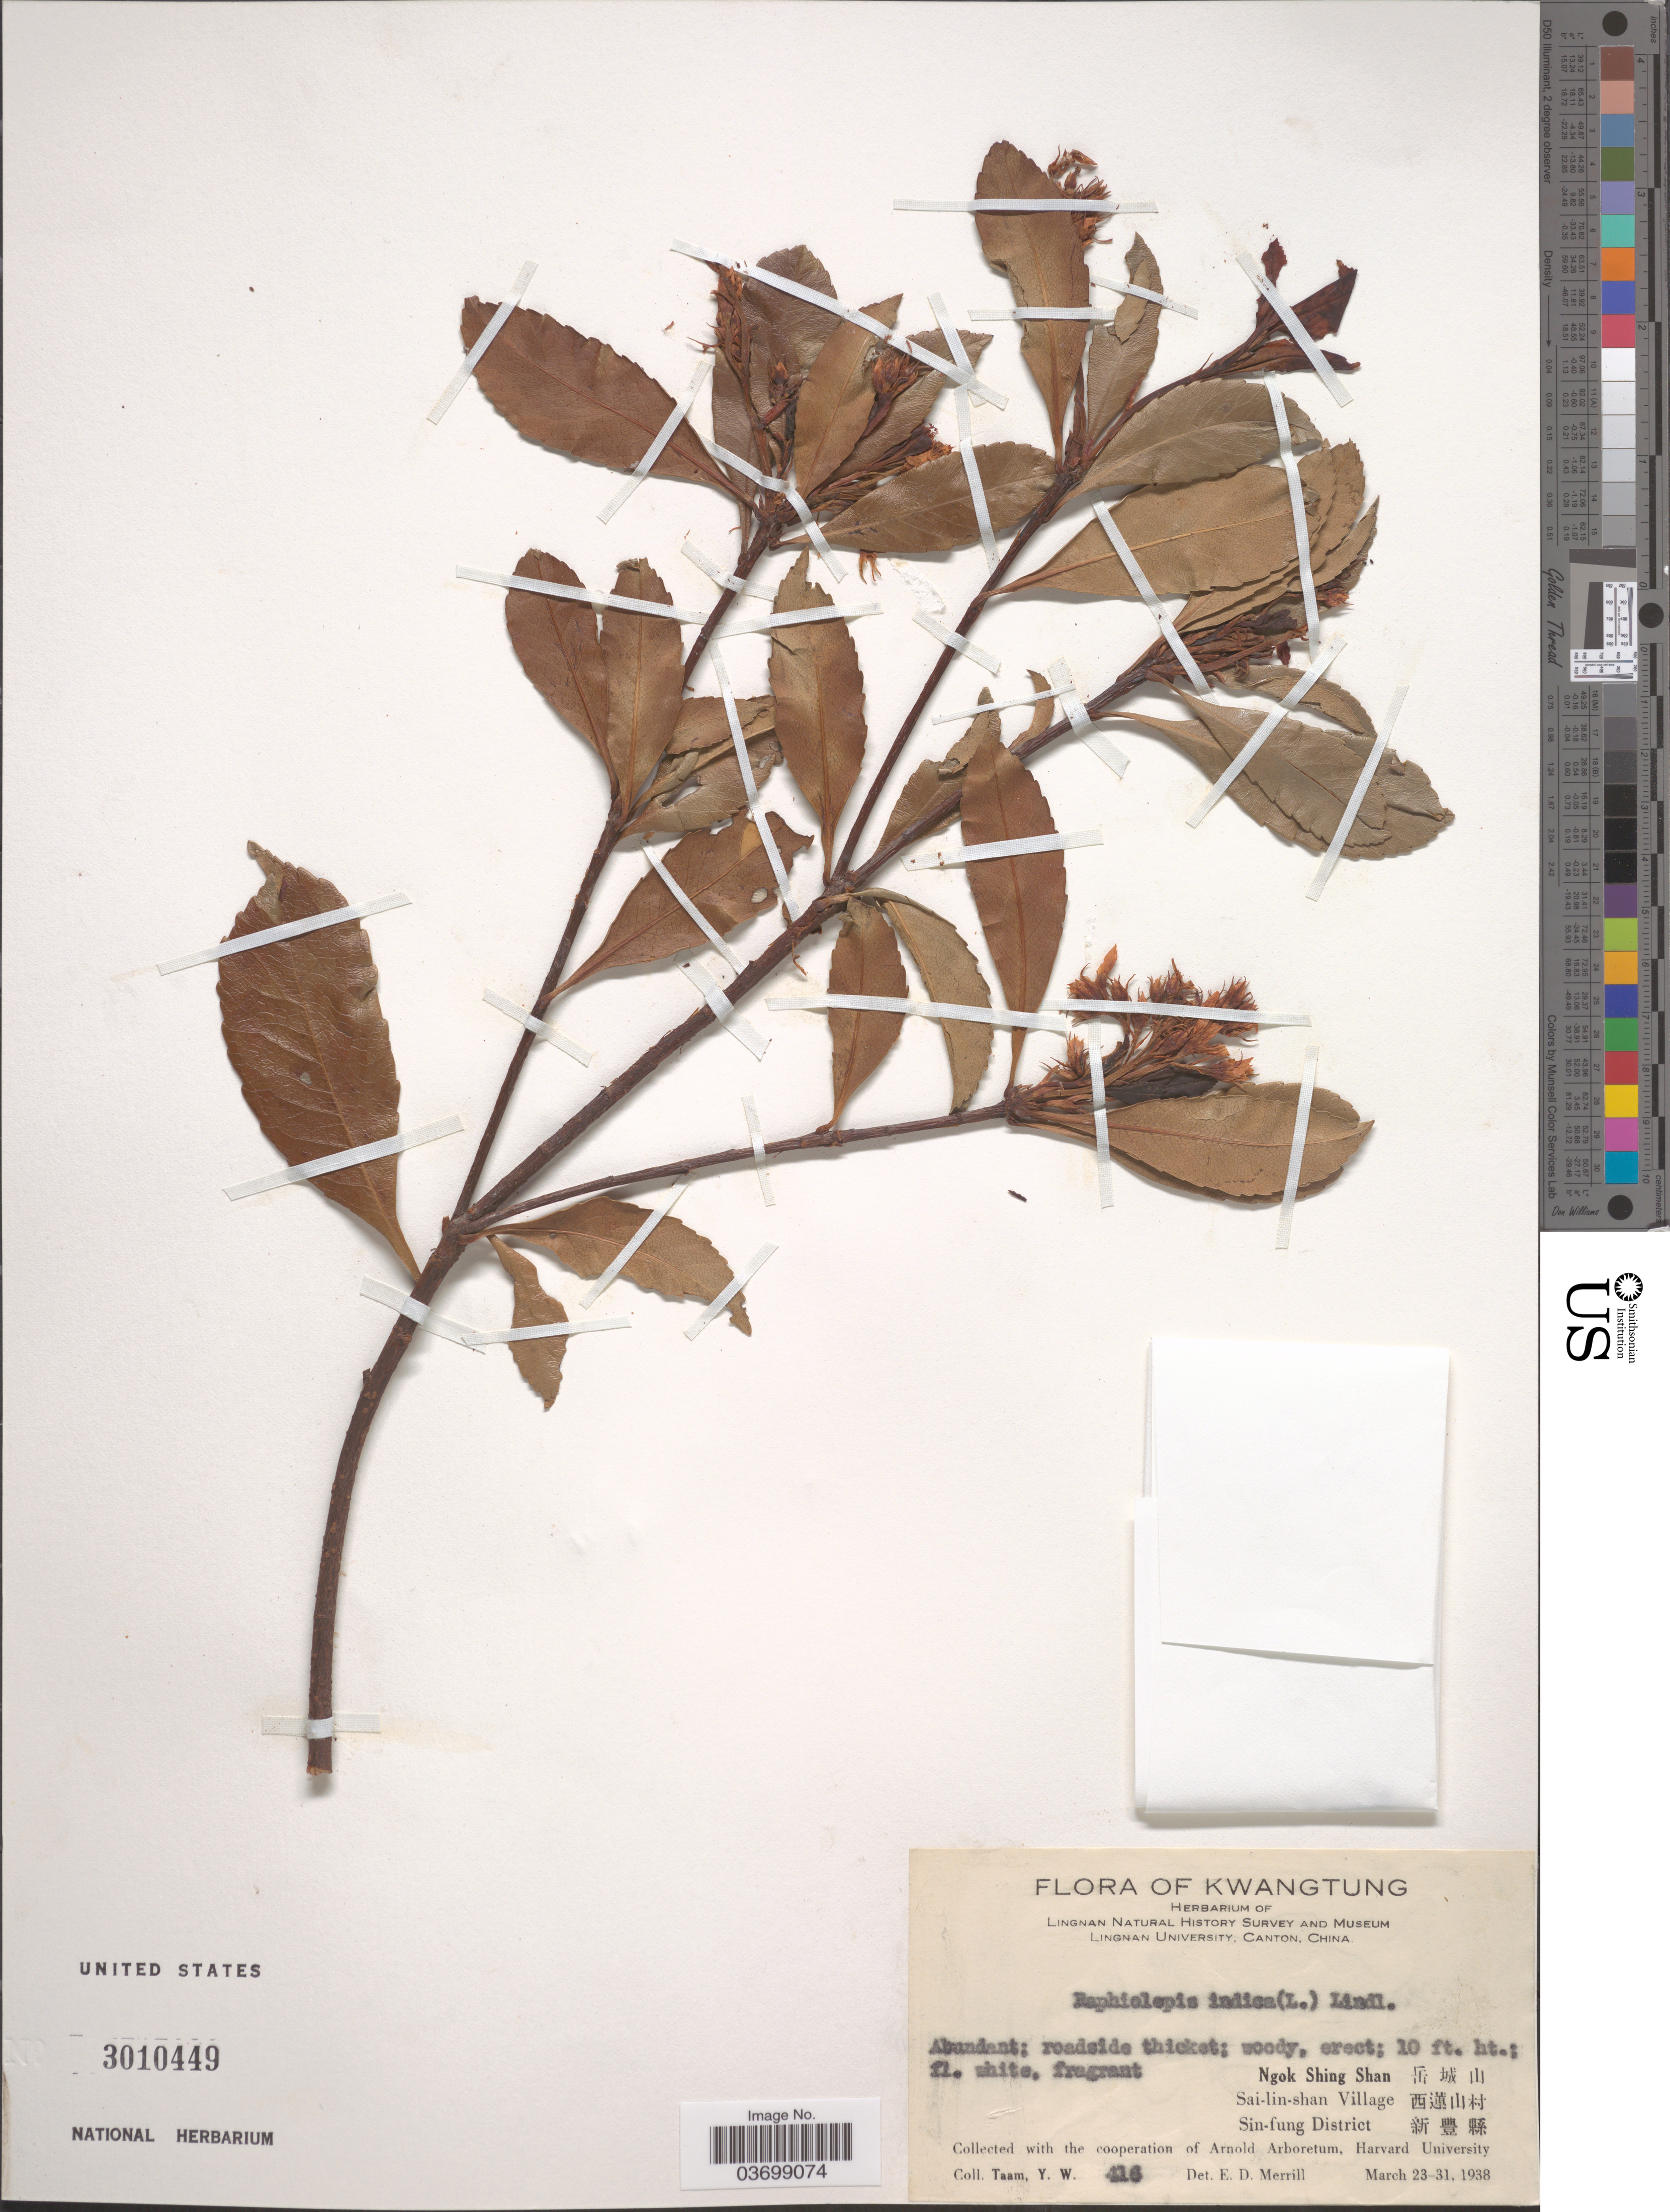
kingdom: Plantae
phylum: Tracheophyta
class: Magnoliopsida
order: Rosales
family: Rosaceae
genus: Rhaphiolepis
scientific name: Rhaphiolepis indica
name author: (L.) Lindl.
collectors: Y. W. Taam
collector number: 416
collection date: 1938-03-23/1938-03-31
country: China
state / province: Guangdong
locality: Kwangtung. Ngok Shing Shan X. Sai-lin-shan Village X. Sin-fung District X.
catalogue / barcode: US 3010449